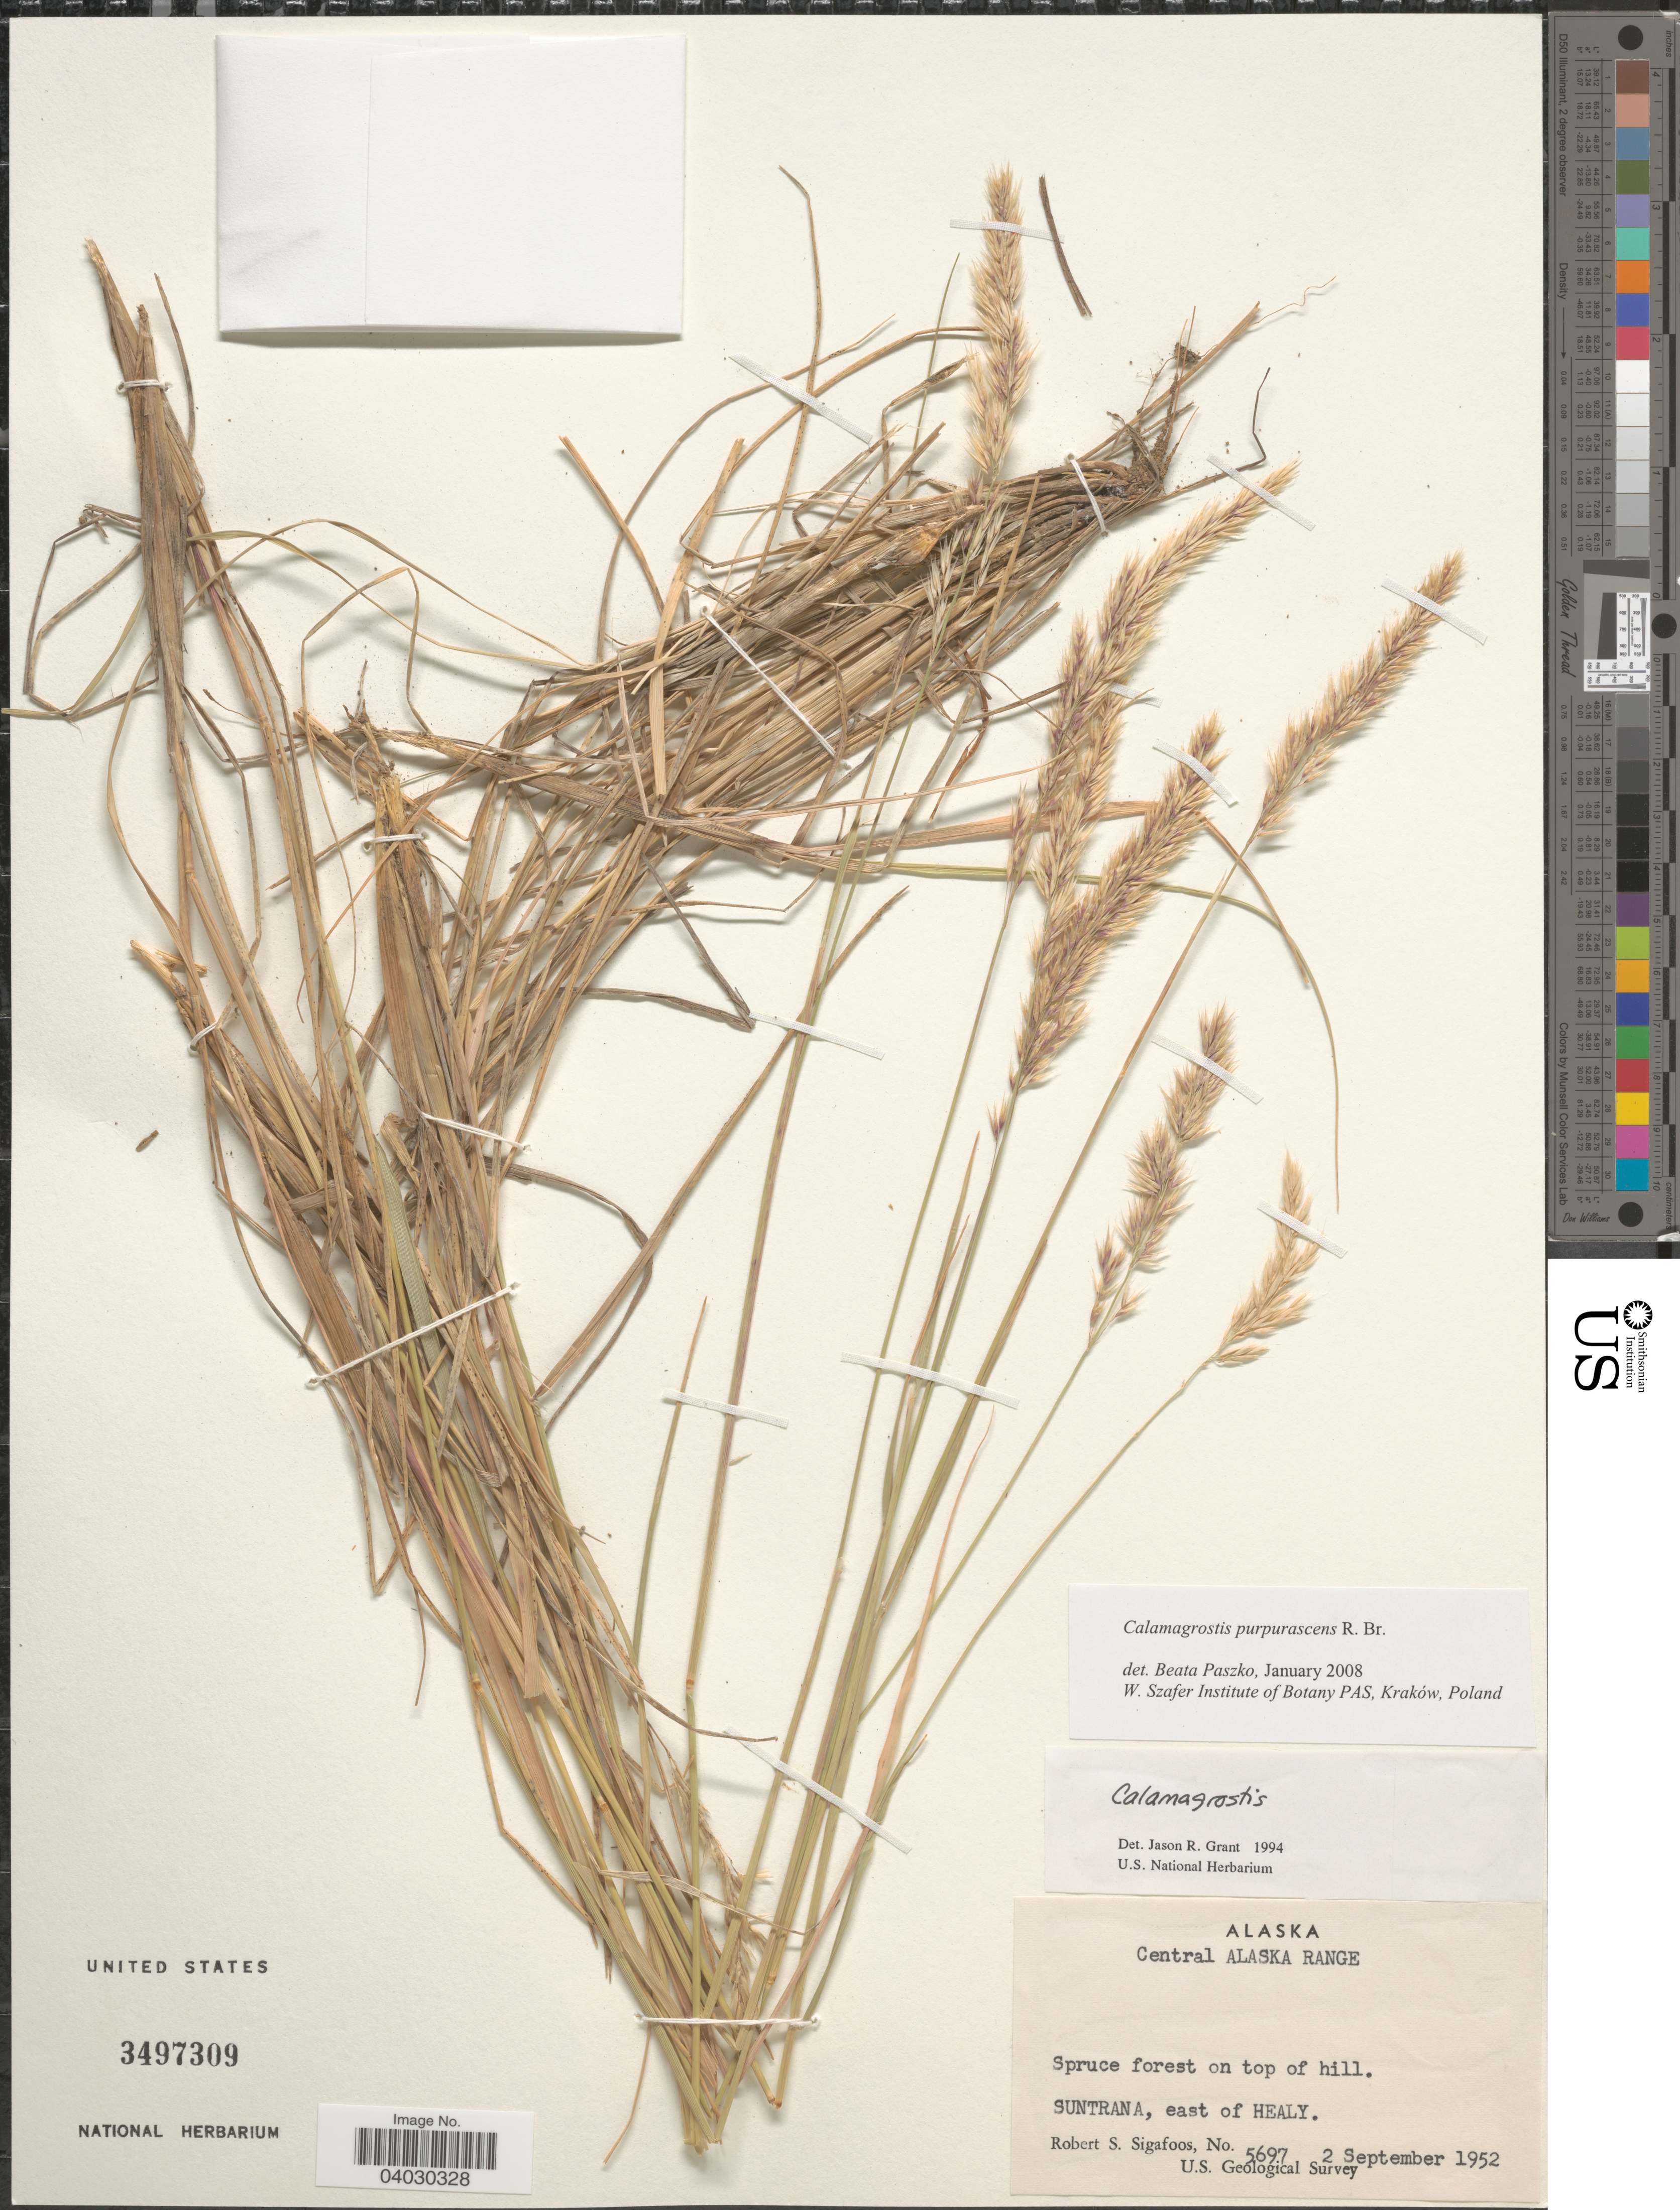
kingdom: Plantae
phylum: Tracheophyta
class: Liliopsida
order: Poales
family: Poaceae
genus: Calamagrostis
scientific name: Calamagrostis purpurascens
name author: R. Br.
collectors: R. Sigafoos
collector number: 5697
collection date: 1952-09-02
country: United States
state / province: Alaska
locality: Central Alaska Range. On top of hill. Suntrana, east of Healy.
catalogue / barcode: US 3497309